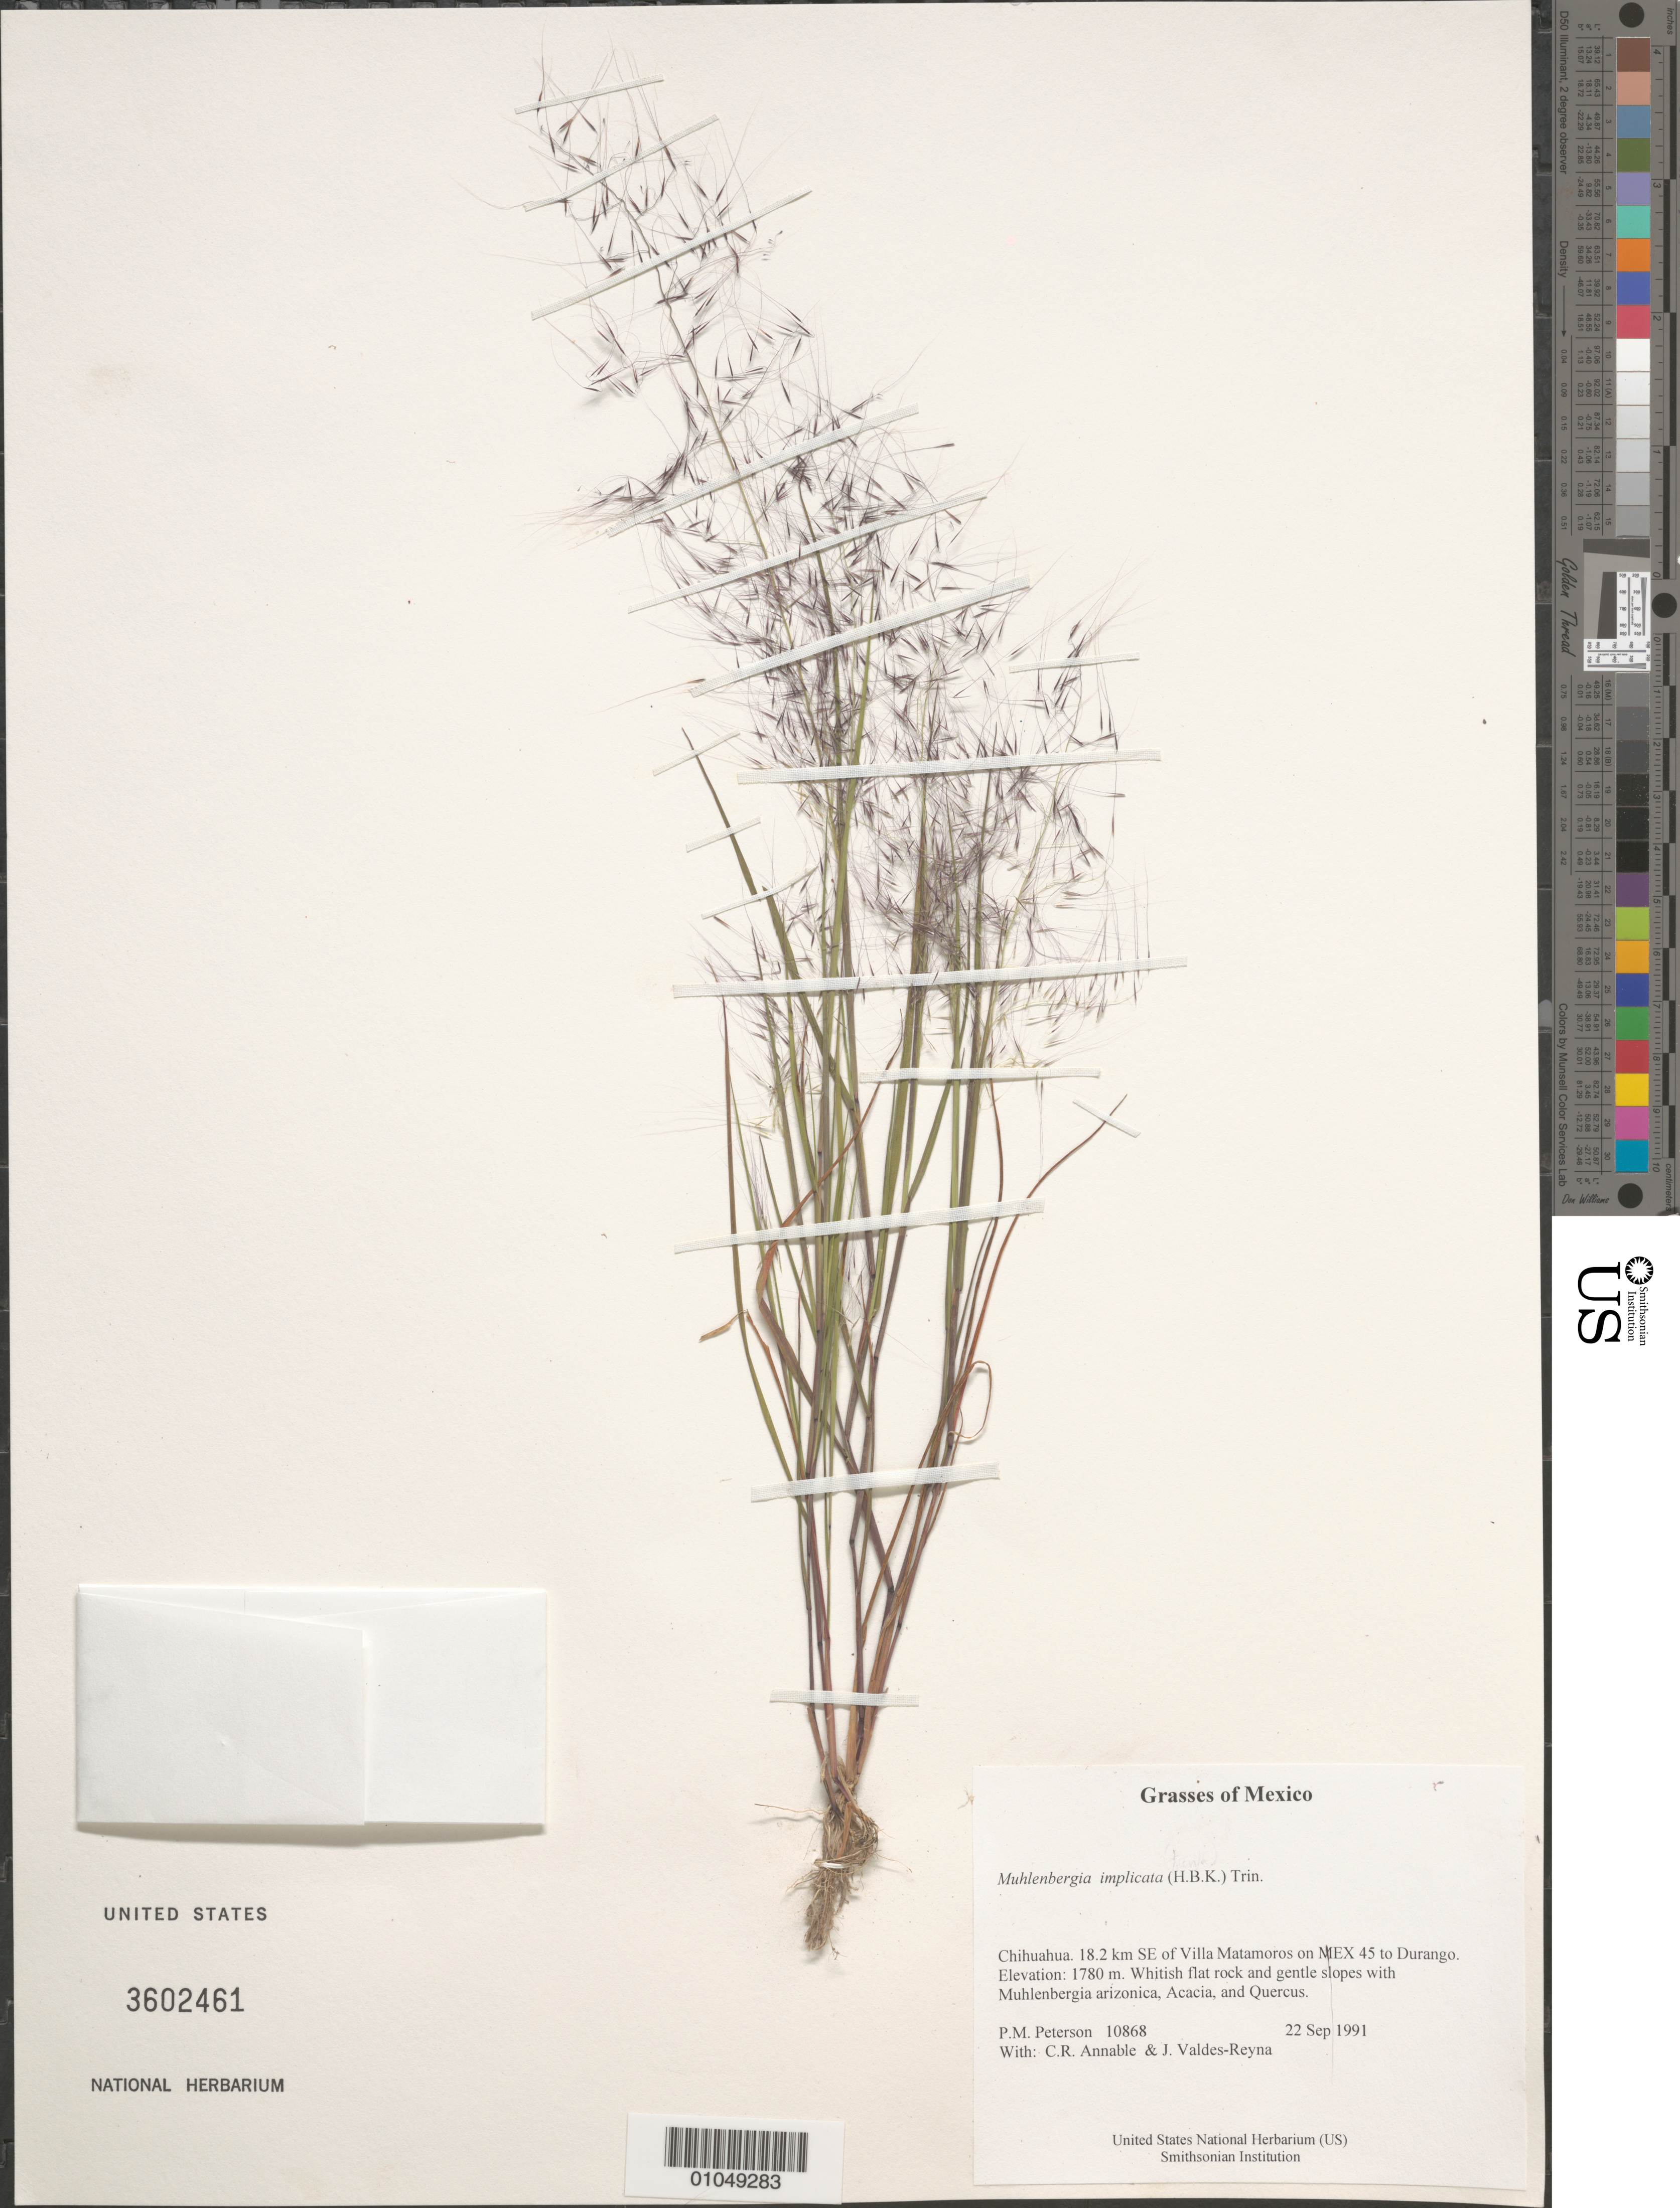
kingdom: Plantae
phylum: Tracheophyta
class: Liliopsida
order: Poales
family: Poaceae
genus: Muhlenbergia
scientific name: Muhlenbergia implicata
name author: (Kunth) Trin.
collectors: P. M. Peterson, C. R. Annable & J. Valdés-Reyna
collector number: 10868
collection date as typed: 22 Sep 1991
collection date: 1991-09-22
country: Mexico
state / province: Chihuahua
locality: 18.2 km SE of Villa Matamoros on MEX 45 to Durango.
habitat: Whitish flat rock and gentle slopes with Muhlenbergia arizonica, Acacia, and Quercus.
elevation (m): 1780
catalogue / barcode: US 3602461